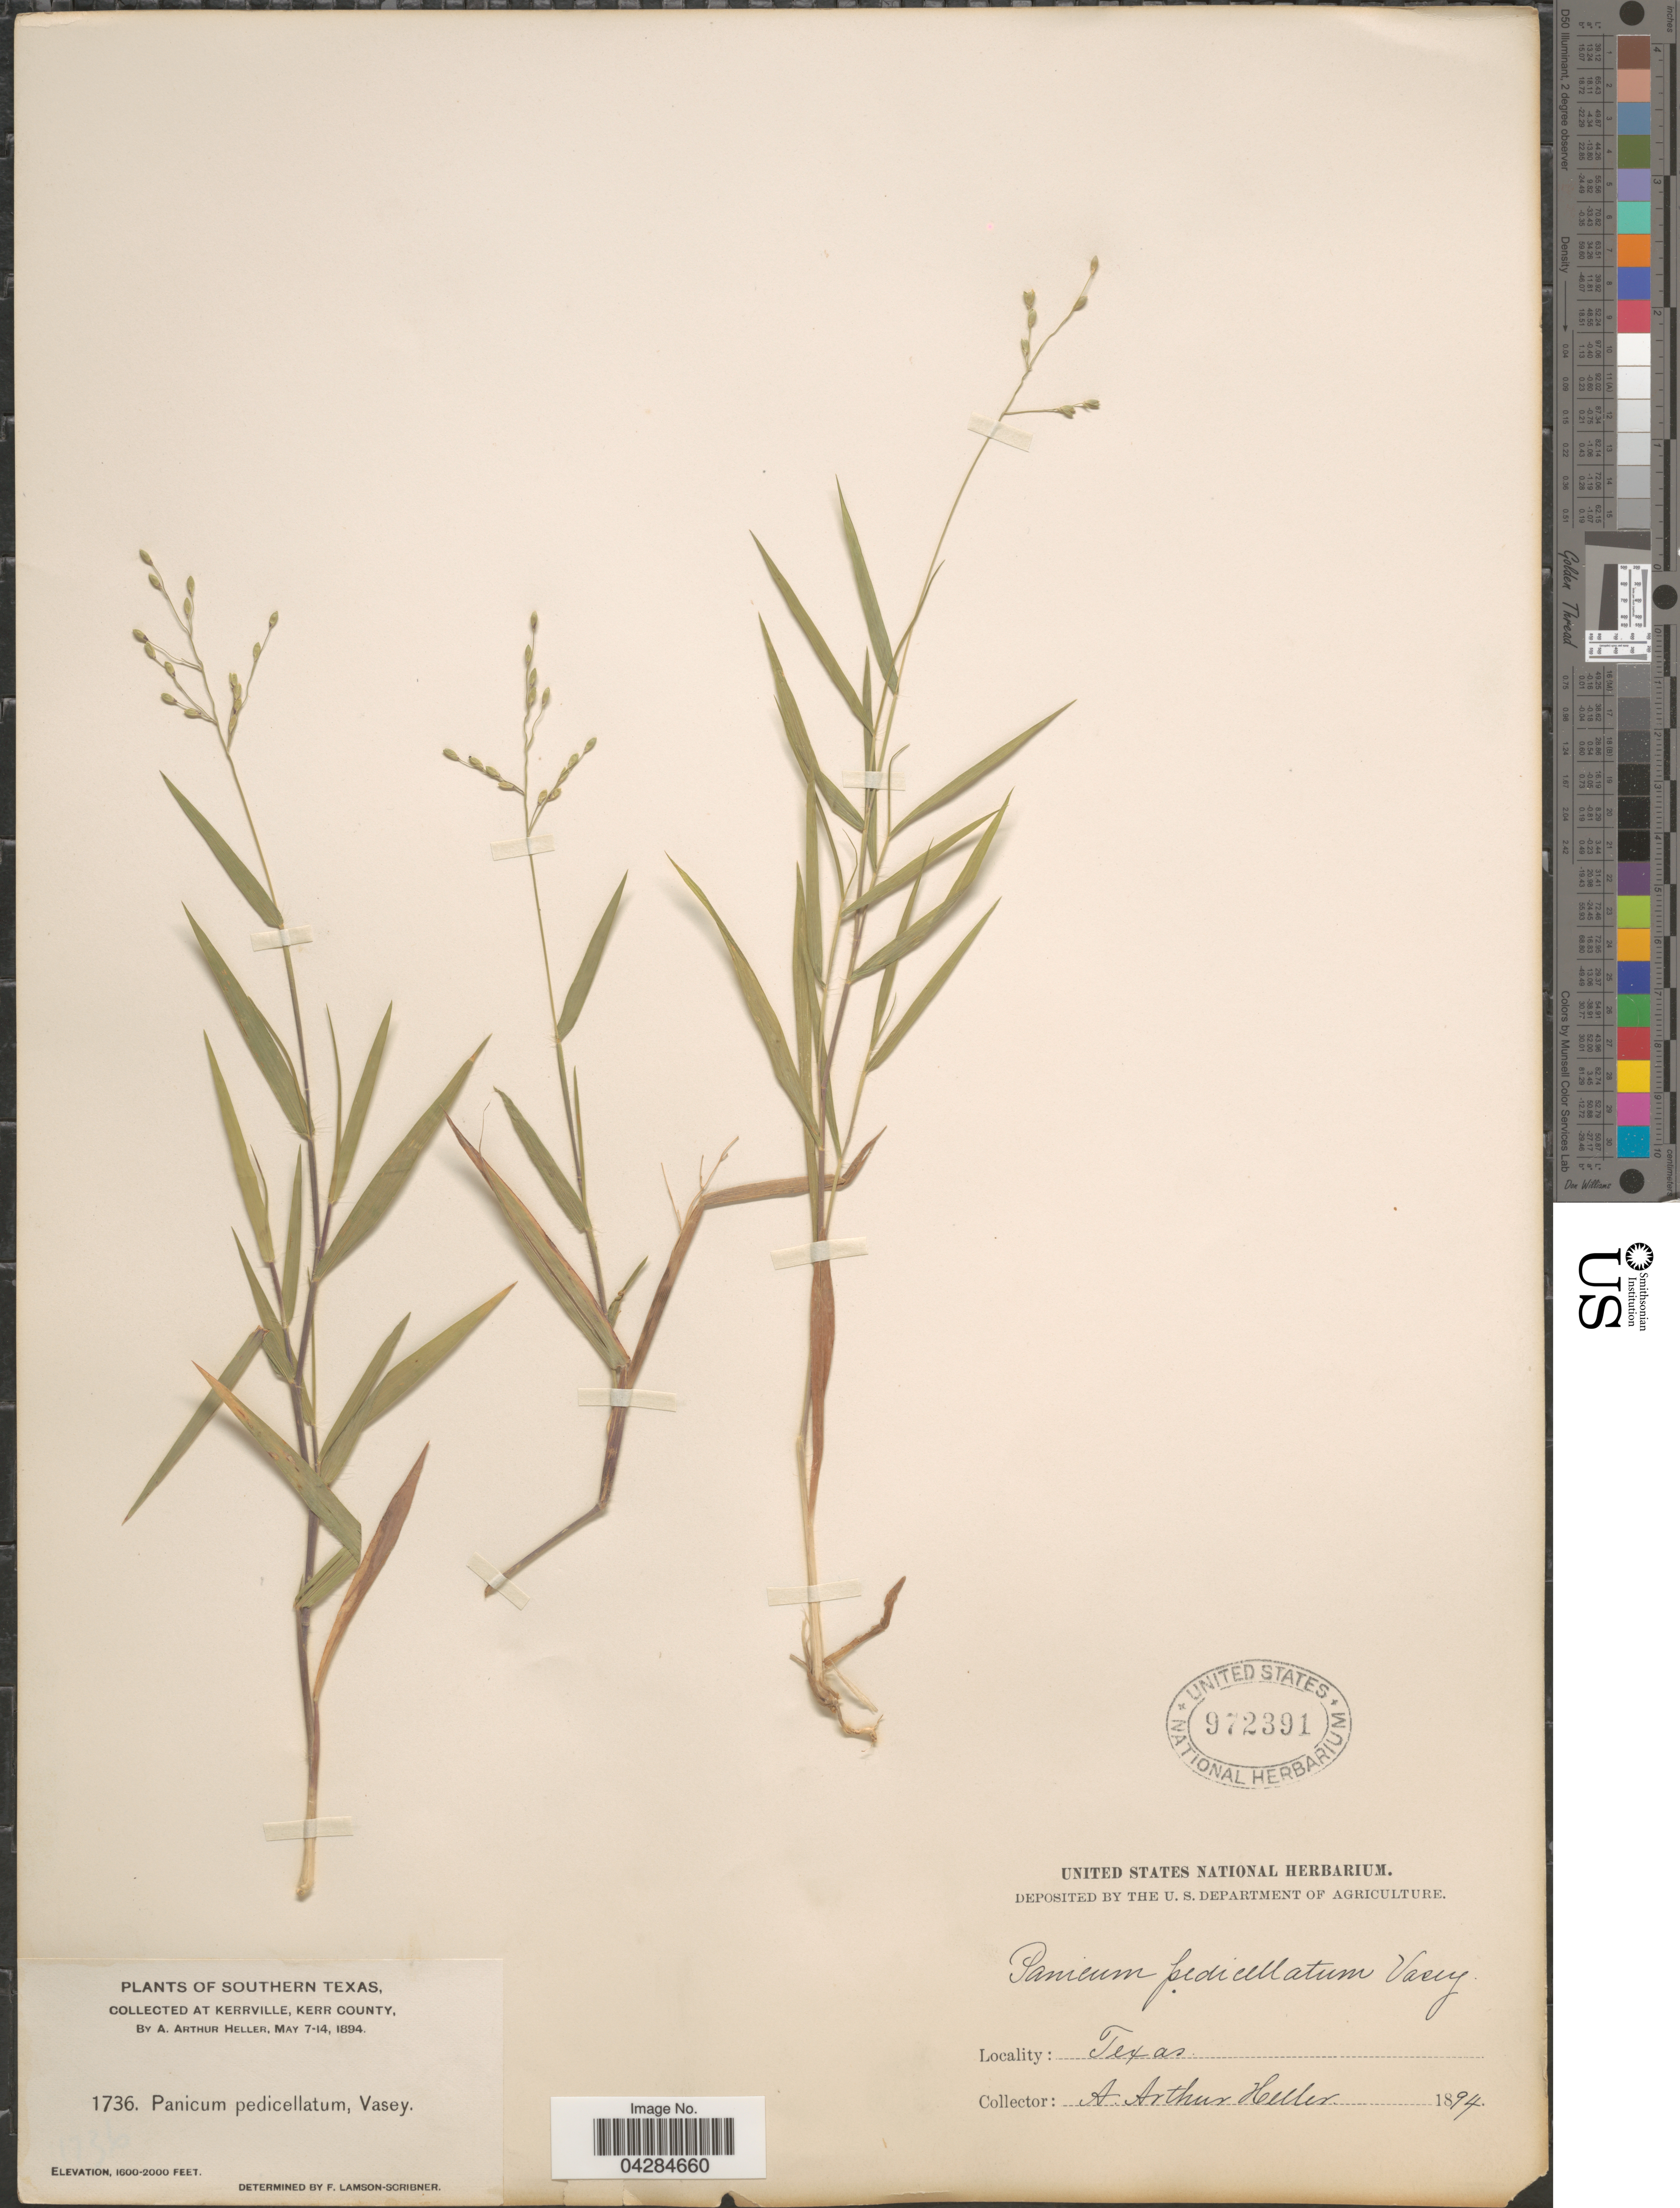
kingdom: Plantae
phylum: Tracheophyta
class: Liliopsida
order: Poales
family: Poaceae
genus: Dichanthelium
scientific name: Dichanthelium pedicellatum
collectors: A. A. Heller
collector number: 1736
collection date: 1894-05-07/1894-05-14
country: United States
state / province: Texas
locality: Southern Texas. At Kerrville, Kerr County.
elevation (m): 488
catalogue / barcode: US 972391